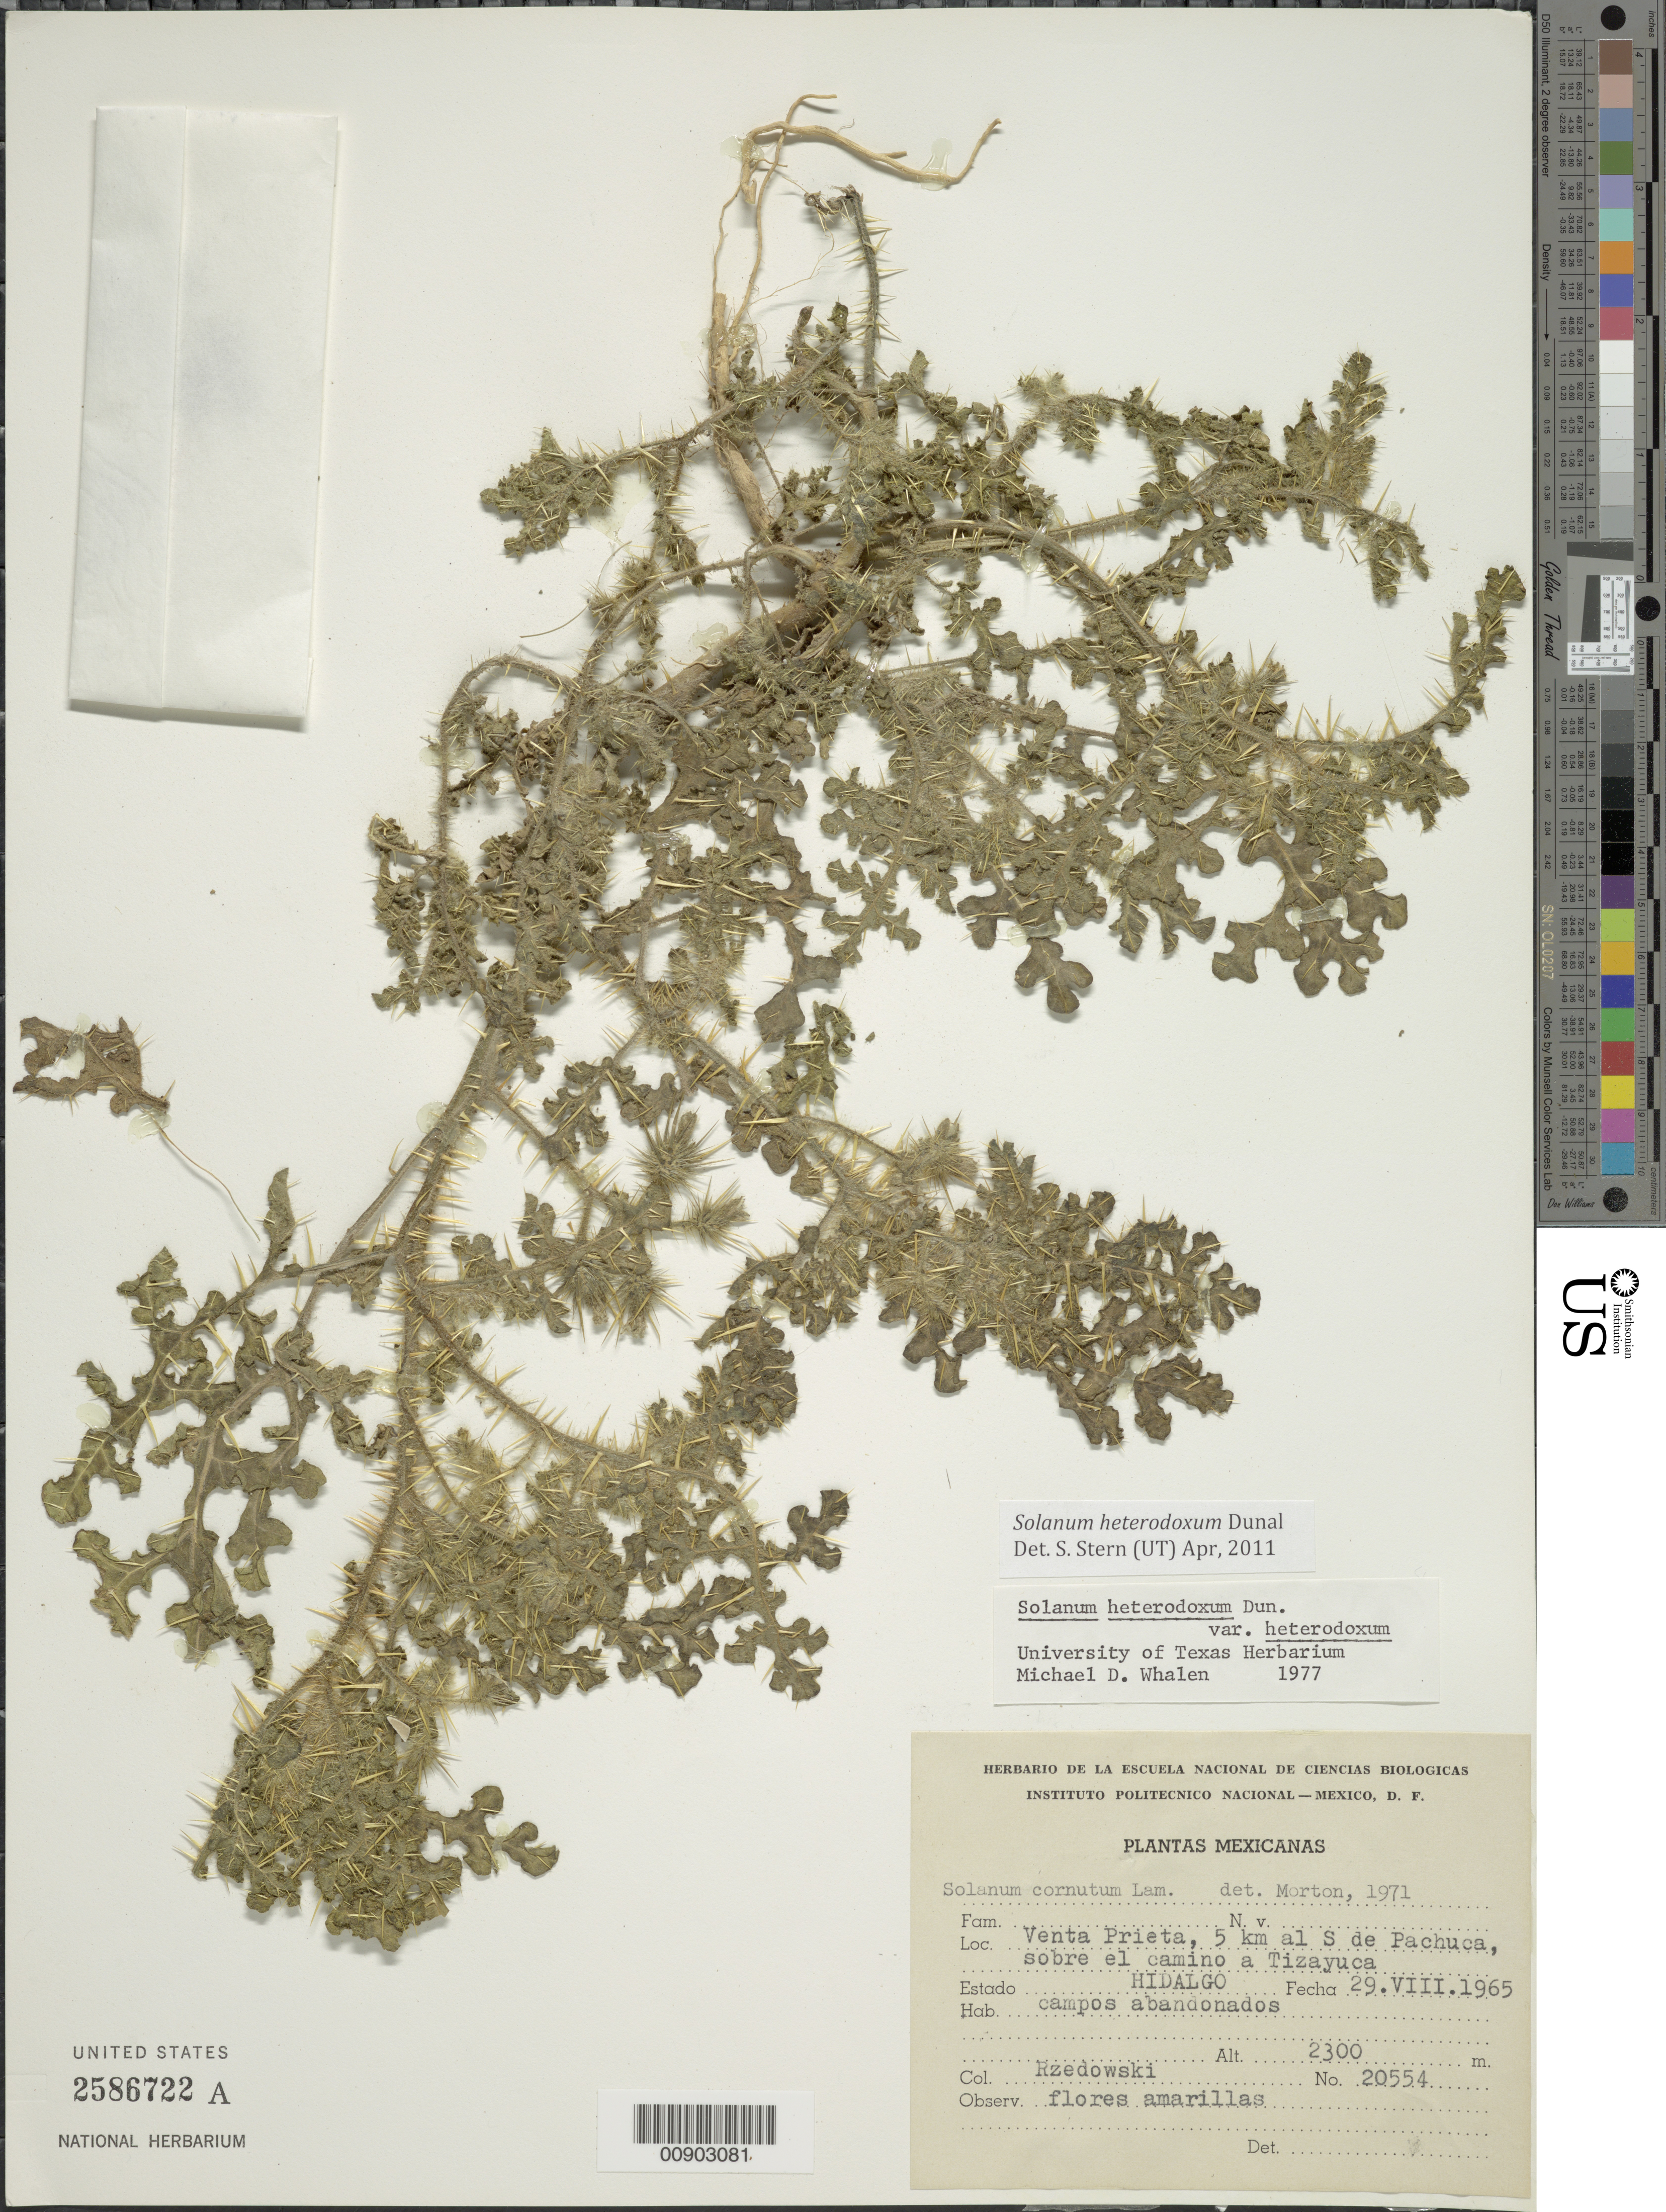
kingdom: Plantae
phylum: Tracheophyta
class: Magnoliopsida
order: Solanales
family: Solanaceae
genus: Solanum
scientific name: Solanum heterodoxum var. heterodoxum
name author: Dunal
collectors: J. Rzedowski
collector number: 20554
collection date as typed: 29 Aug 1965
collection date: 1965-08-29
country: Mexico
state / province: Hidalgo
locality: Venta Prieta, 5 km al S de Pachuca, sobre el camino a Tizayuca.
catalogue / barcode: US 2586722A